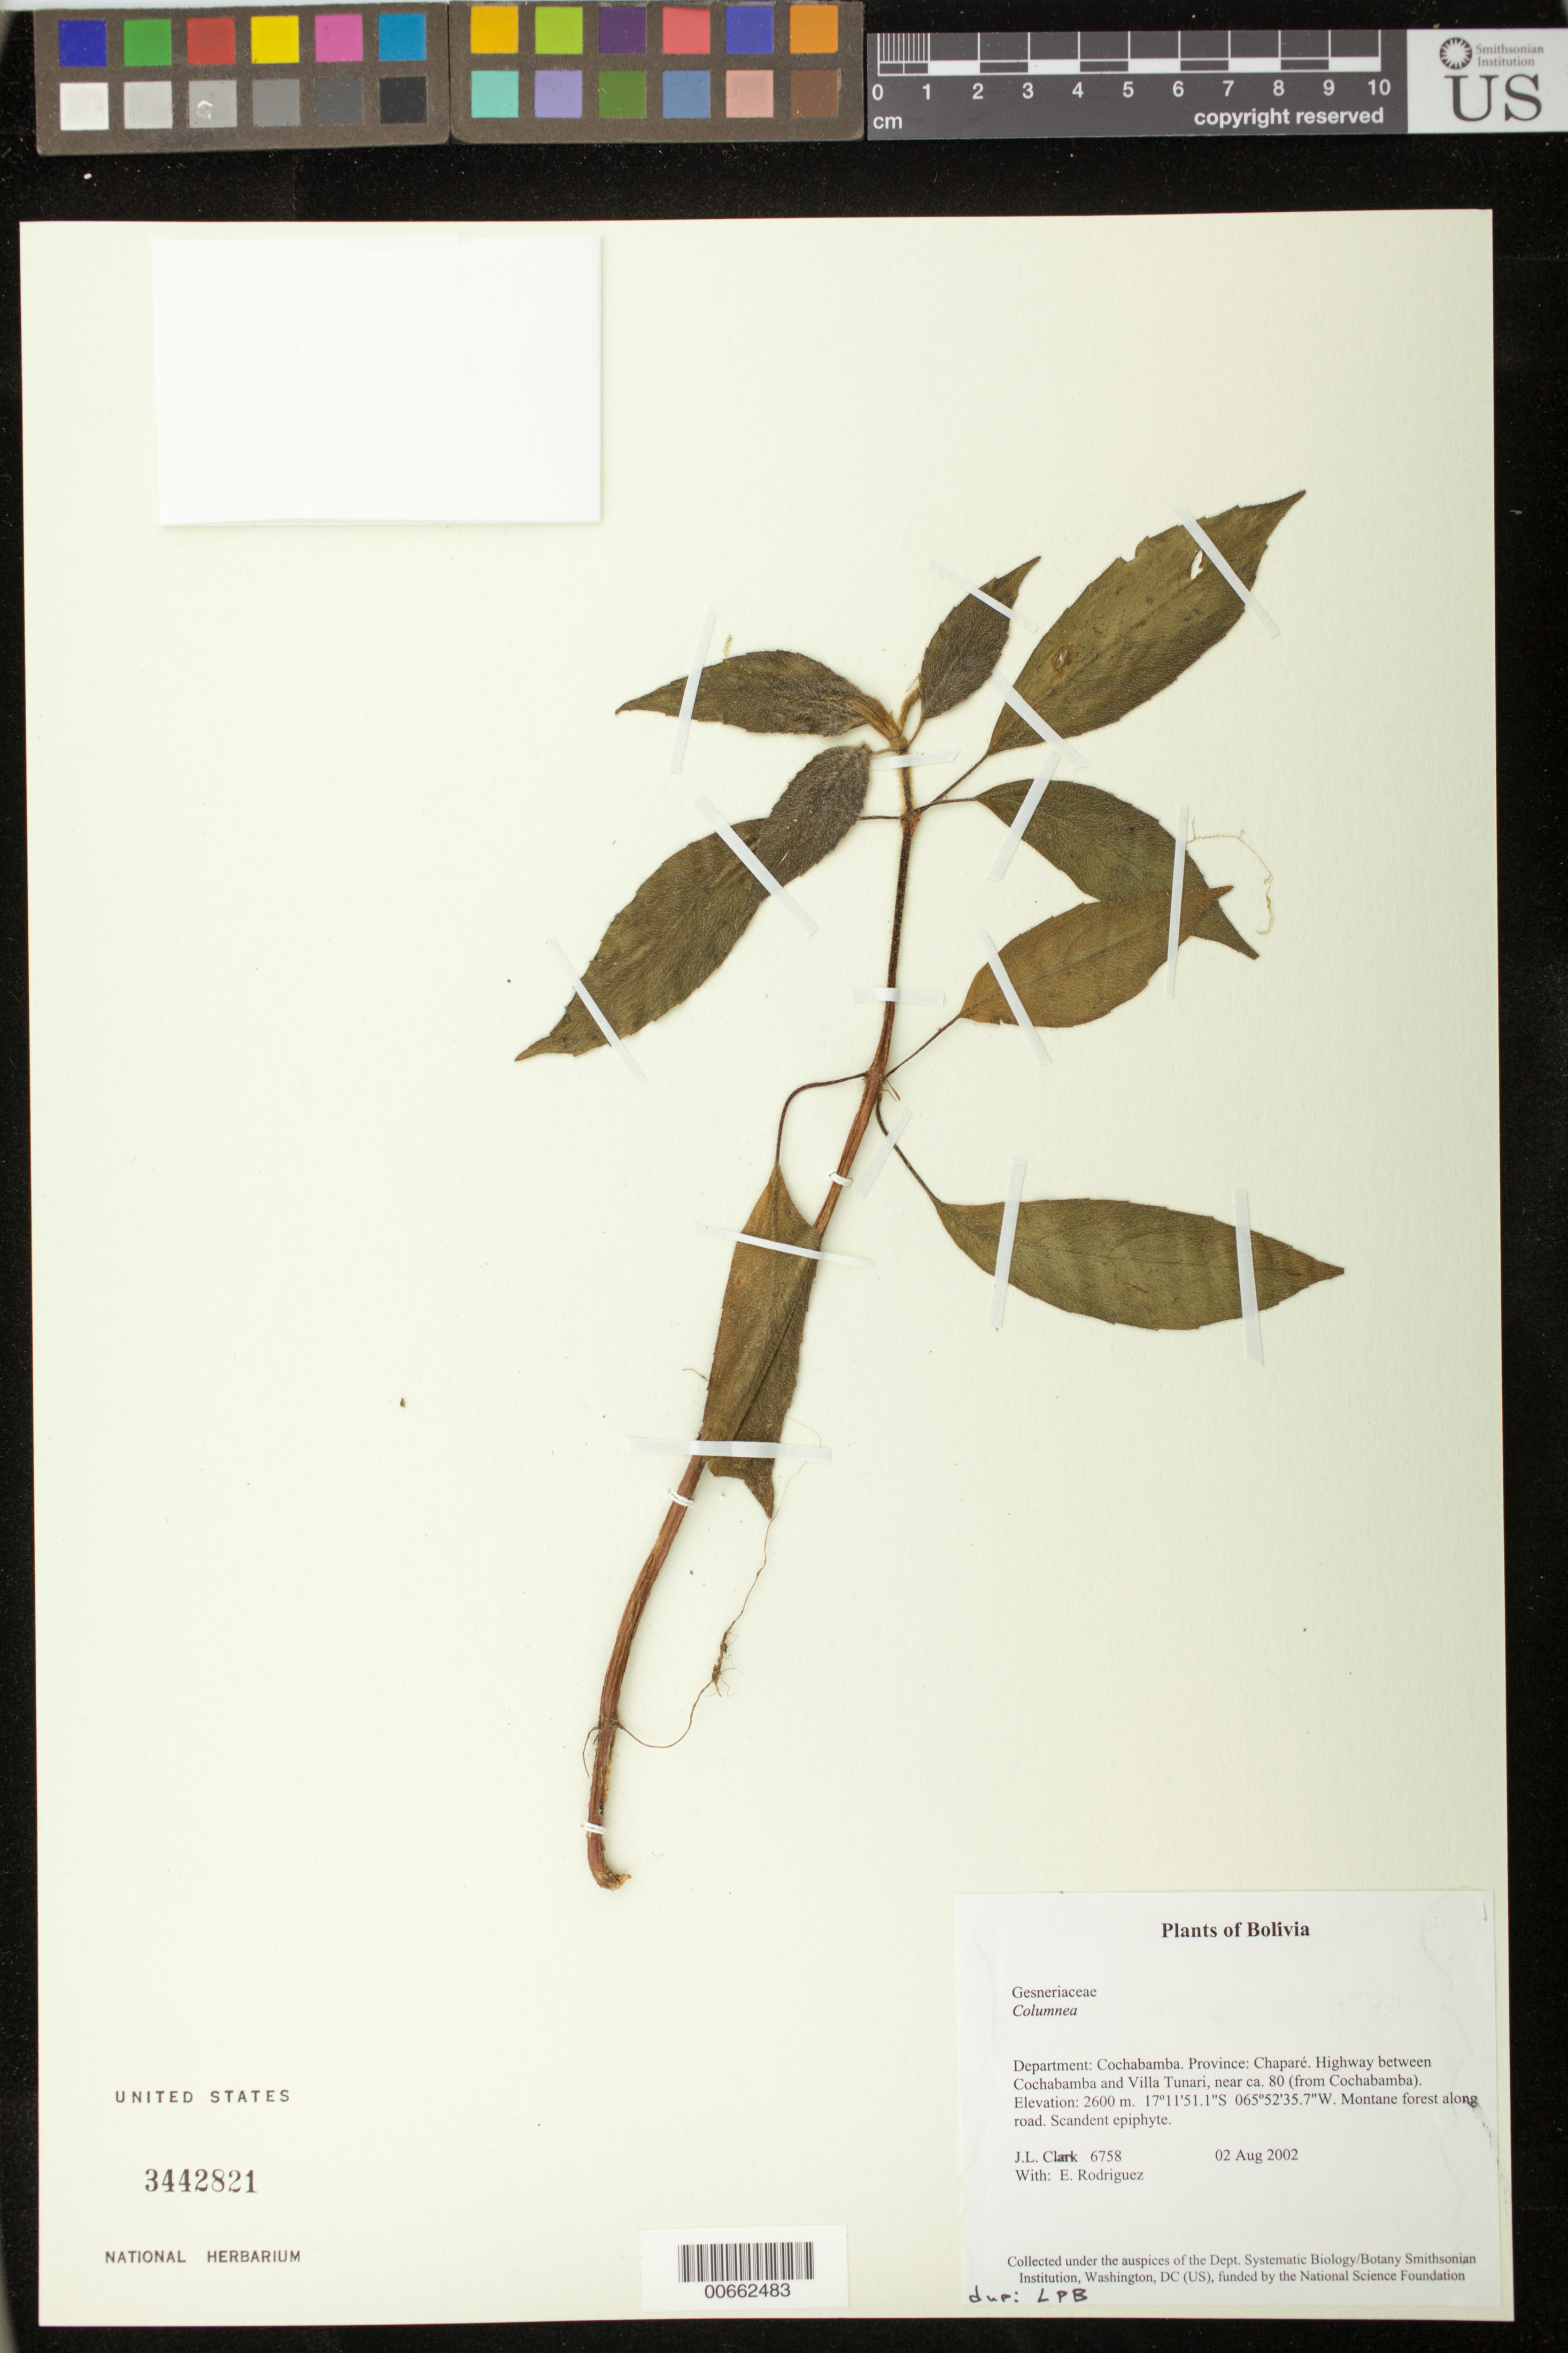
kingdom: Plantae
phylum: Tracheophyta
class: Magnoliopsida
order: Lamiales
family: Gesneriaceae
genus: Columnea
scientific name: Columnea sp.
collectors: J. L. Clark & E. Rodriguez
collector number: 6758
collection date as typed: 02 Aug 2002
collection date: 2002-08-02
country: Bolivia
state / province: Cochabamba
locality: Chaparé, Highway between Cochabamba and Villa Tunari, near ca. 80 (from Cochabamba).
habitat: Montane forest along road.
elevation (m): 2600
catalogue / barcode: US 3442821